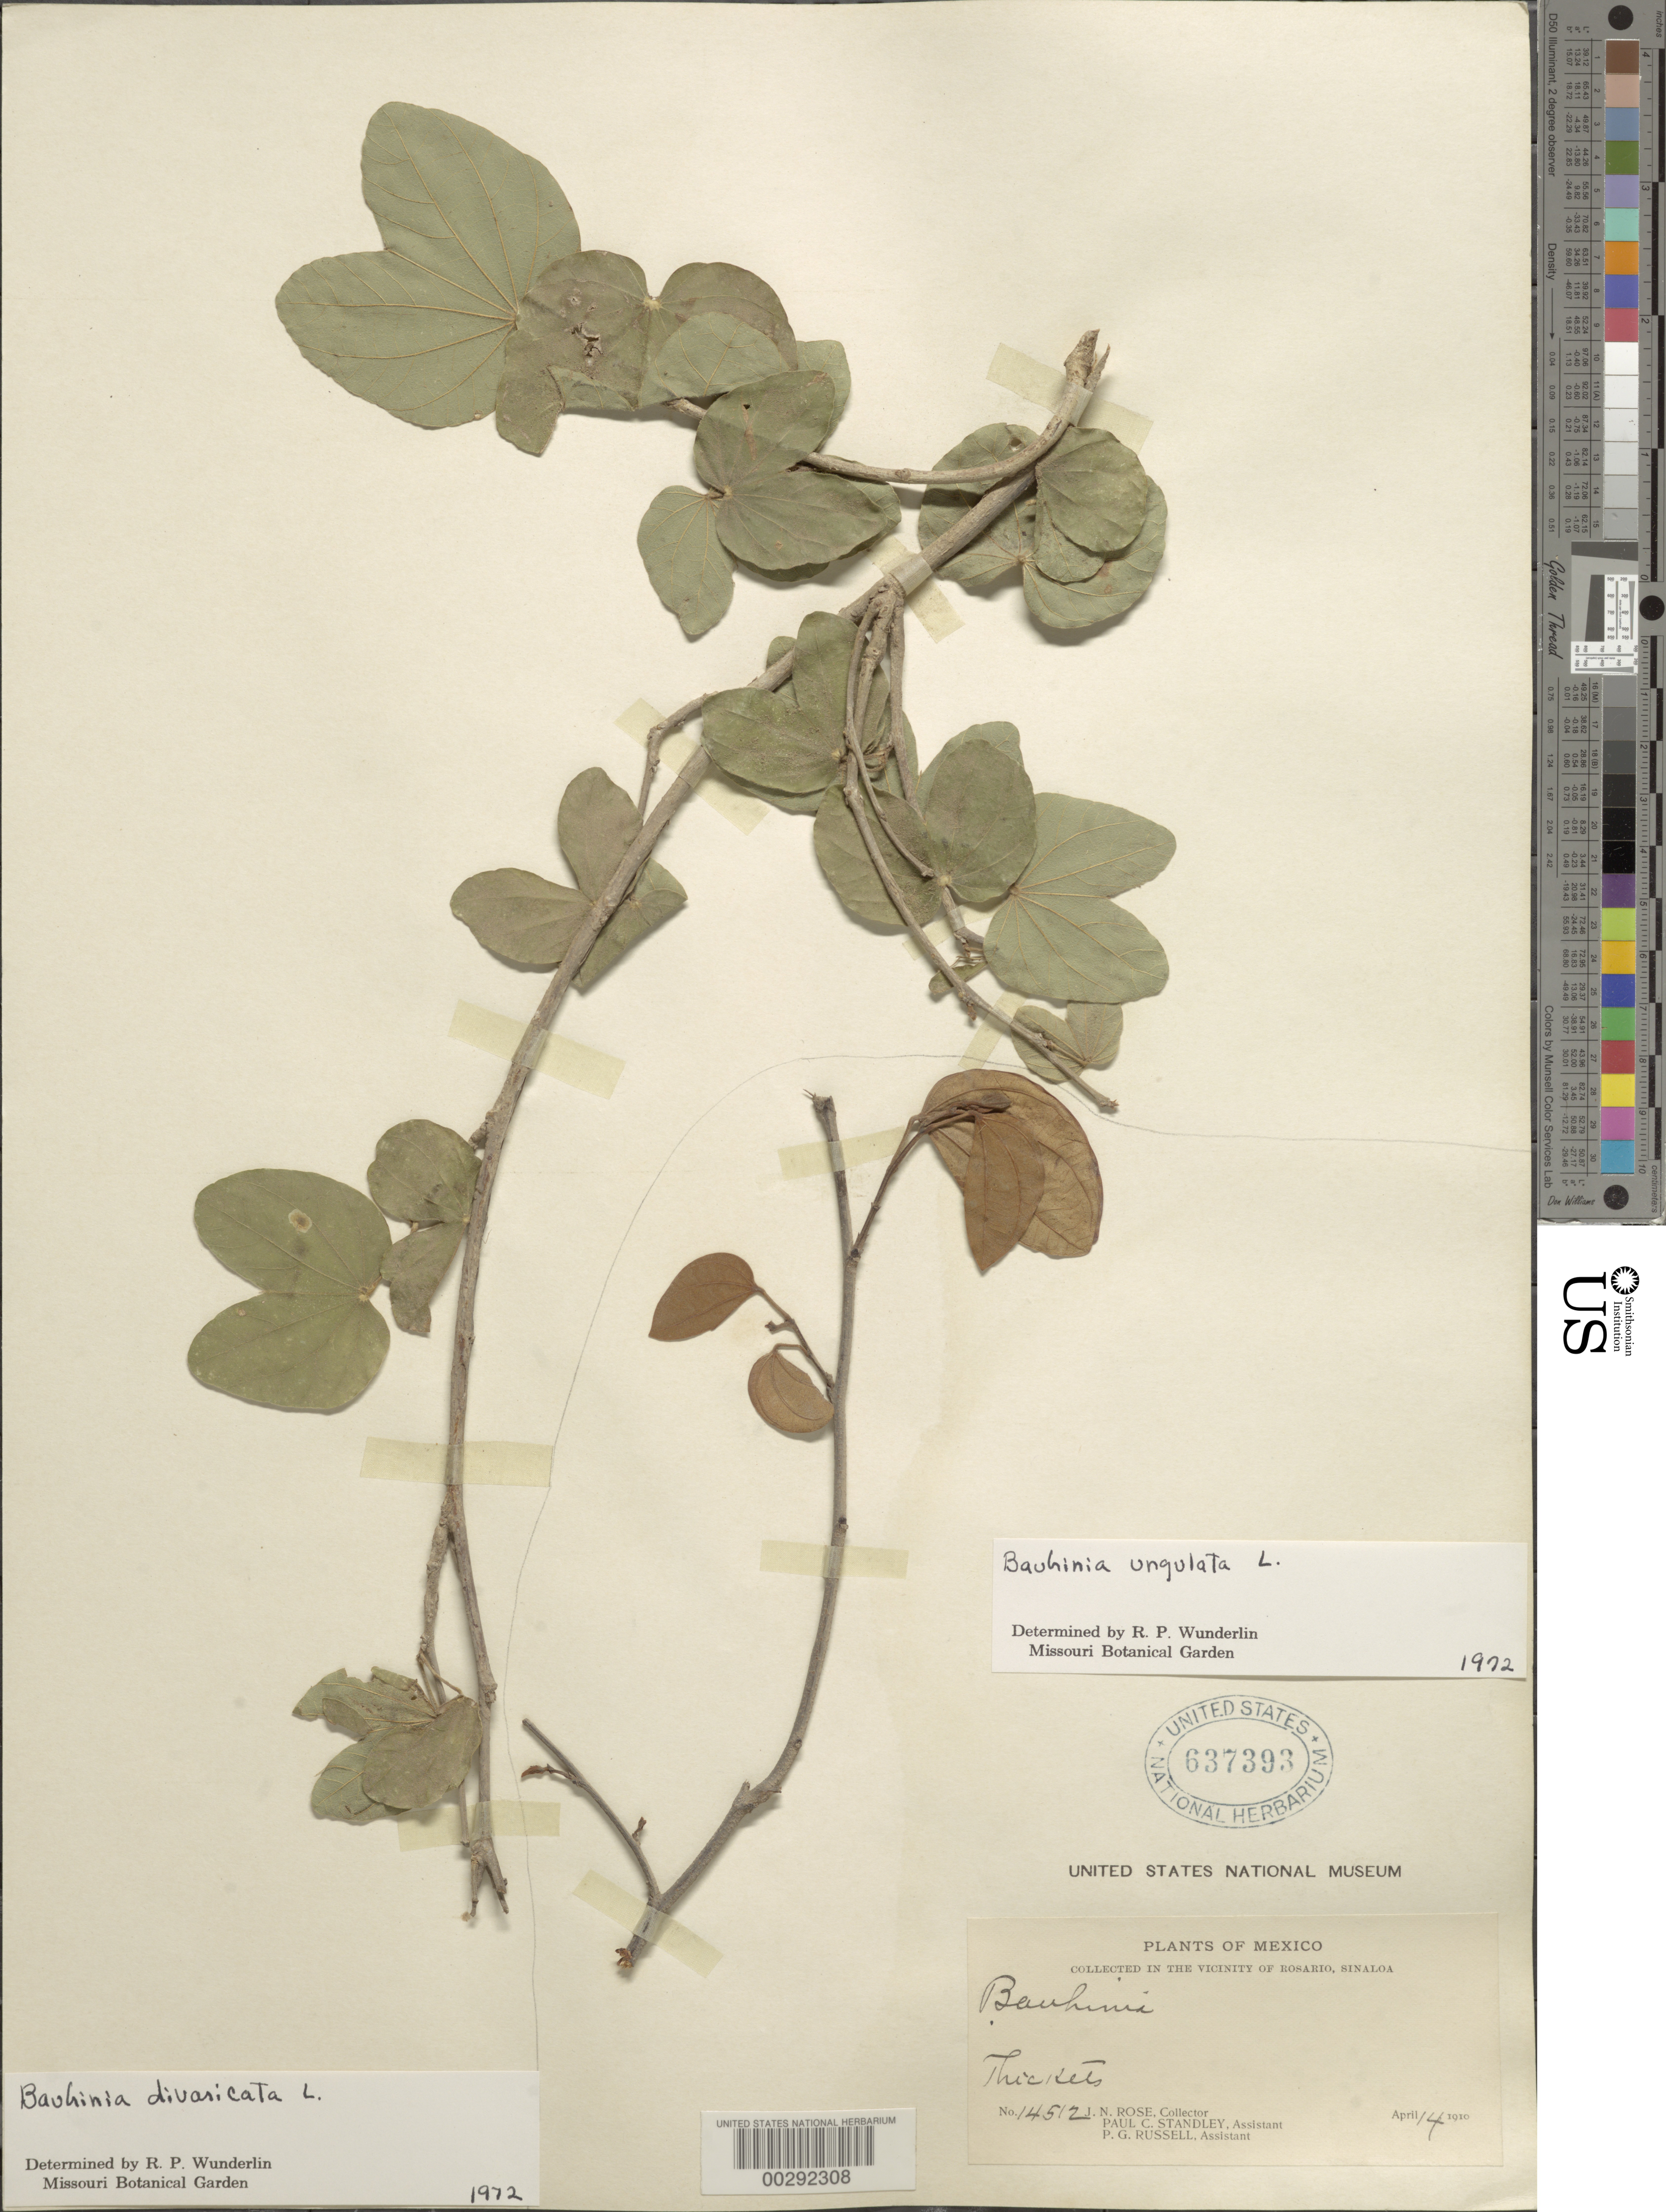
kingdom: Plantae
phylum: Tracheophyta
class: Magnoliopsida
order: Fabales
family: Fabaceae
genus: Bauhinia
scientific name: Bauhinia divaricata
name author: L.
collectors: J. N. Rose, P. C. Standley & P. G. Russell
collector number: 14512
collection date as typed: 14 Apr 1910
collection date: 1910-04-14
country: Mexico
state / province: Sinaloa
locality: Vicinity of Rosario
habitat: Thickets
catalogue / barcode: US 637393